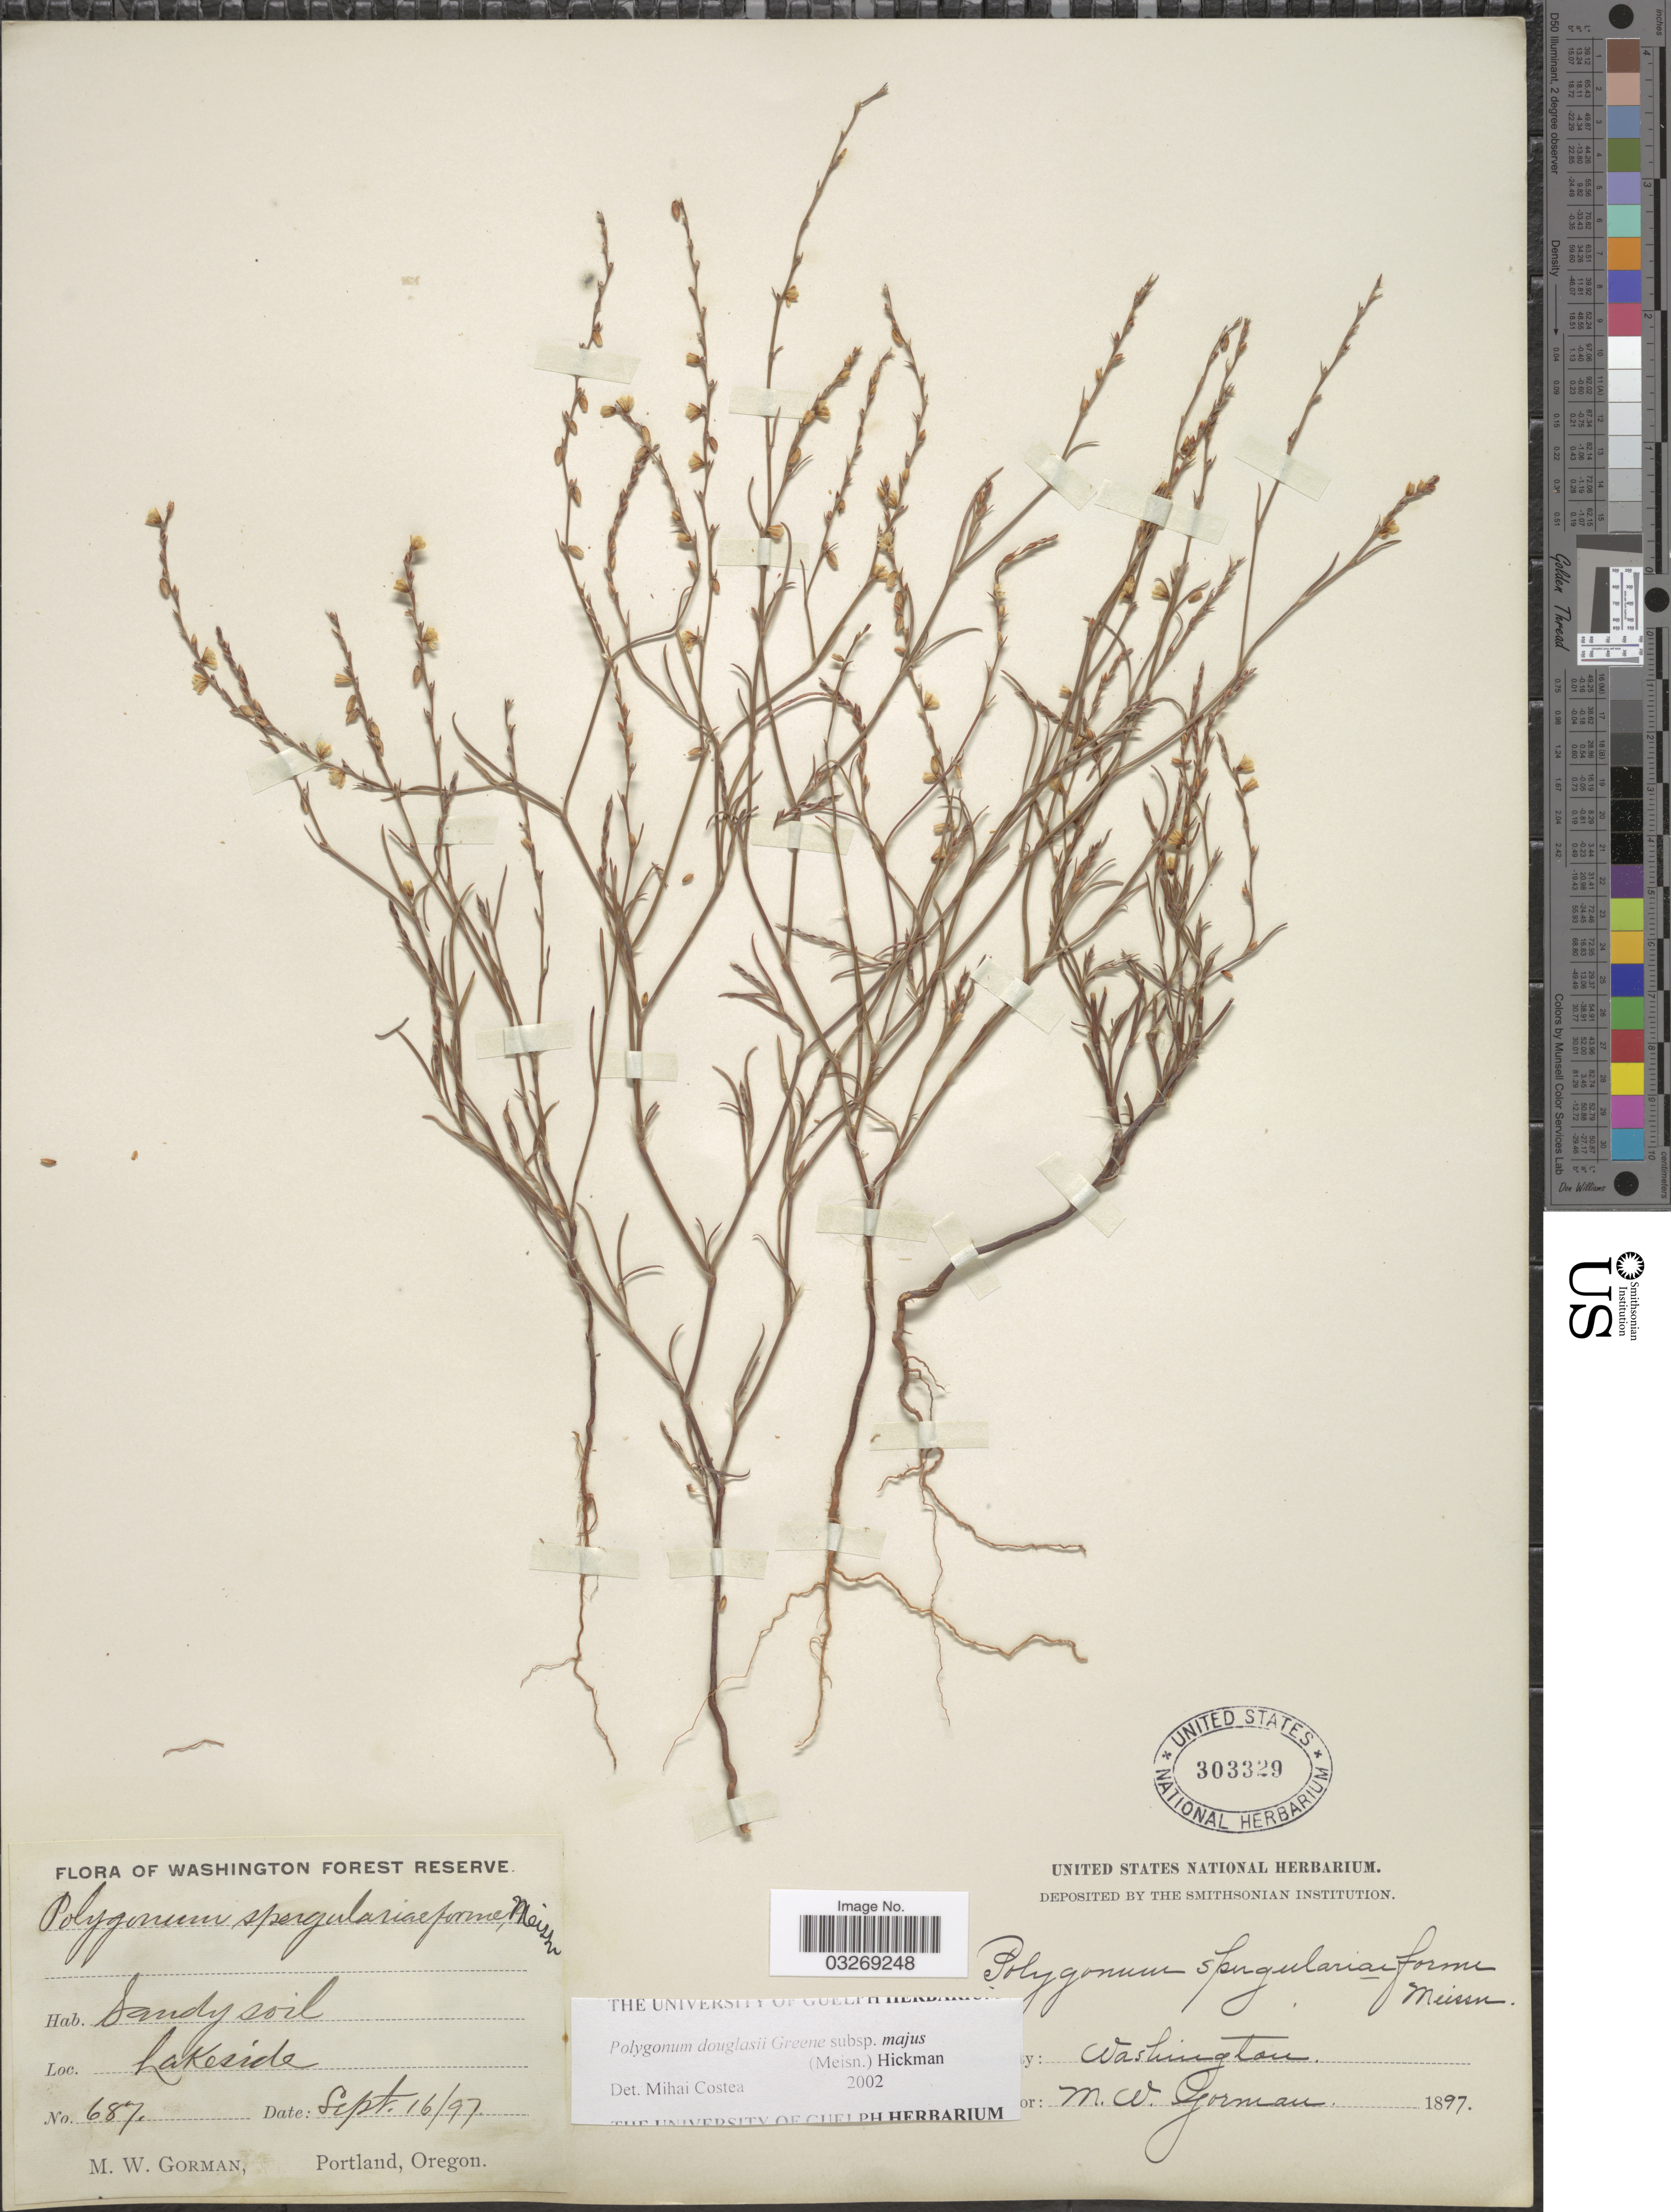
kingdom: Plantae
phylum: Tracheophyta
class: Magnoliopsida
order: Caryophyllales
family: Polygonaceae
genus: Polygonum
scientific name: Polygonum douglasii subsp. majus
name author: (Meisn.) Hickman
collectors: M. W. Gorman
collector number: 687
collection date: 1897-09-16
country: United States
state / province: Washington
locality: Washington Forest Reserve. Lakeside.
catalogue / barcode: US 303329